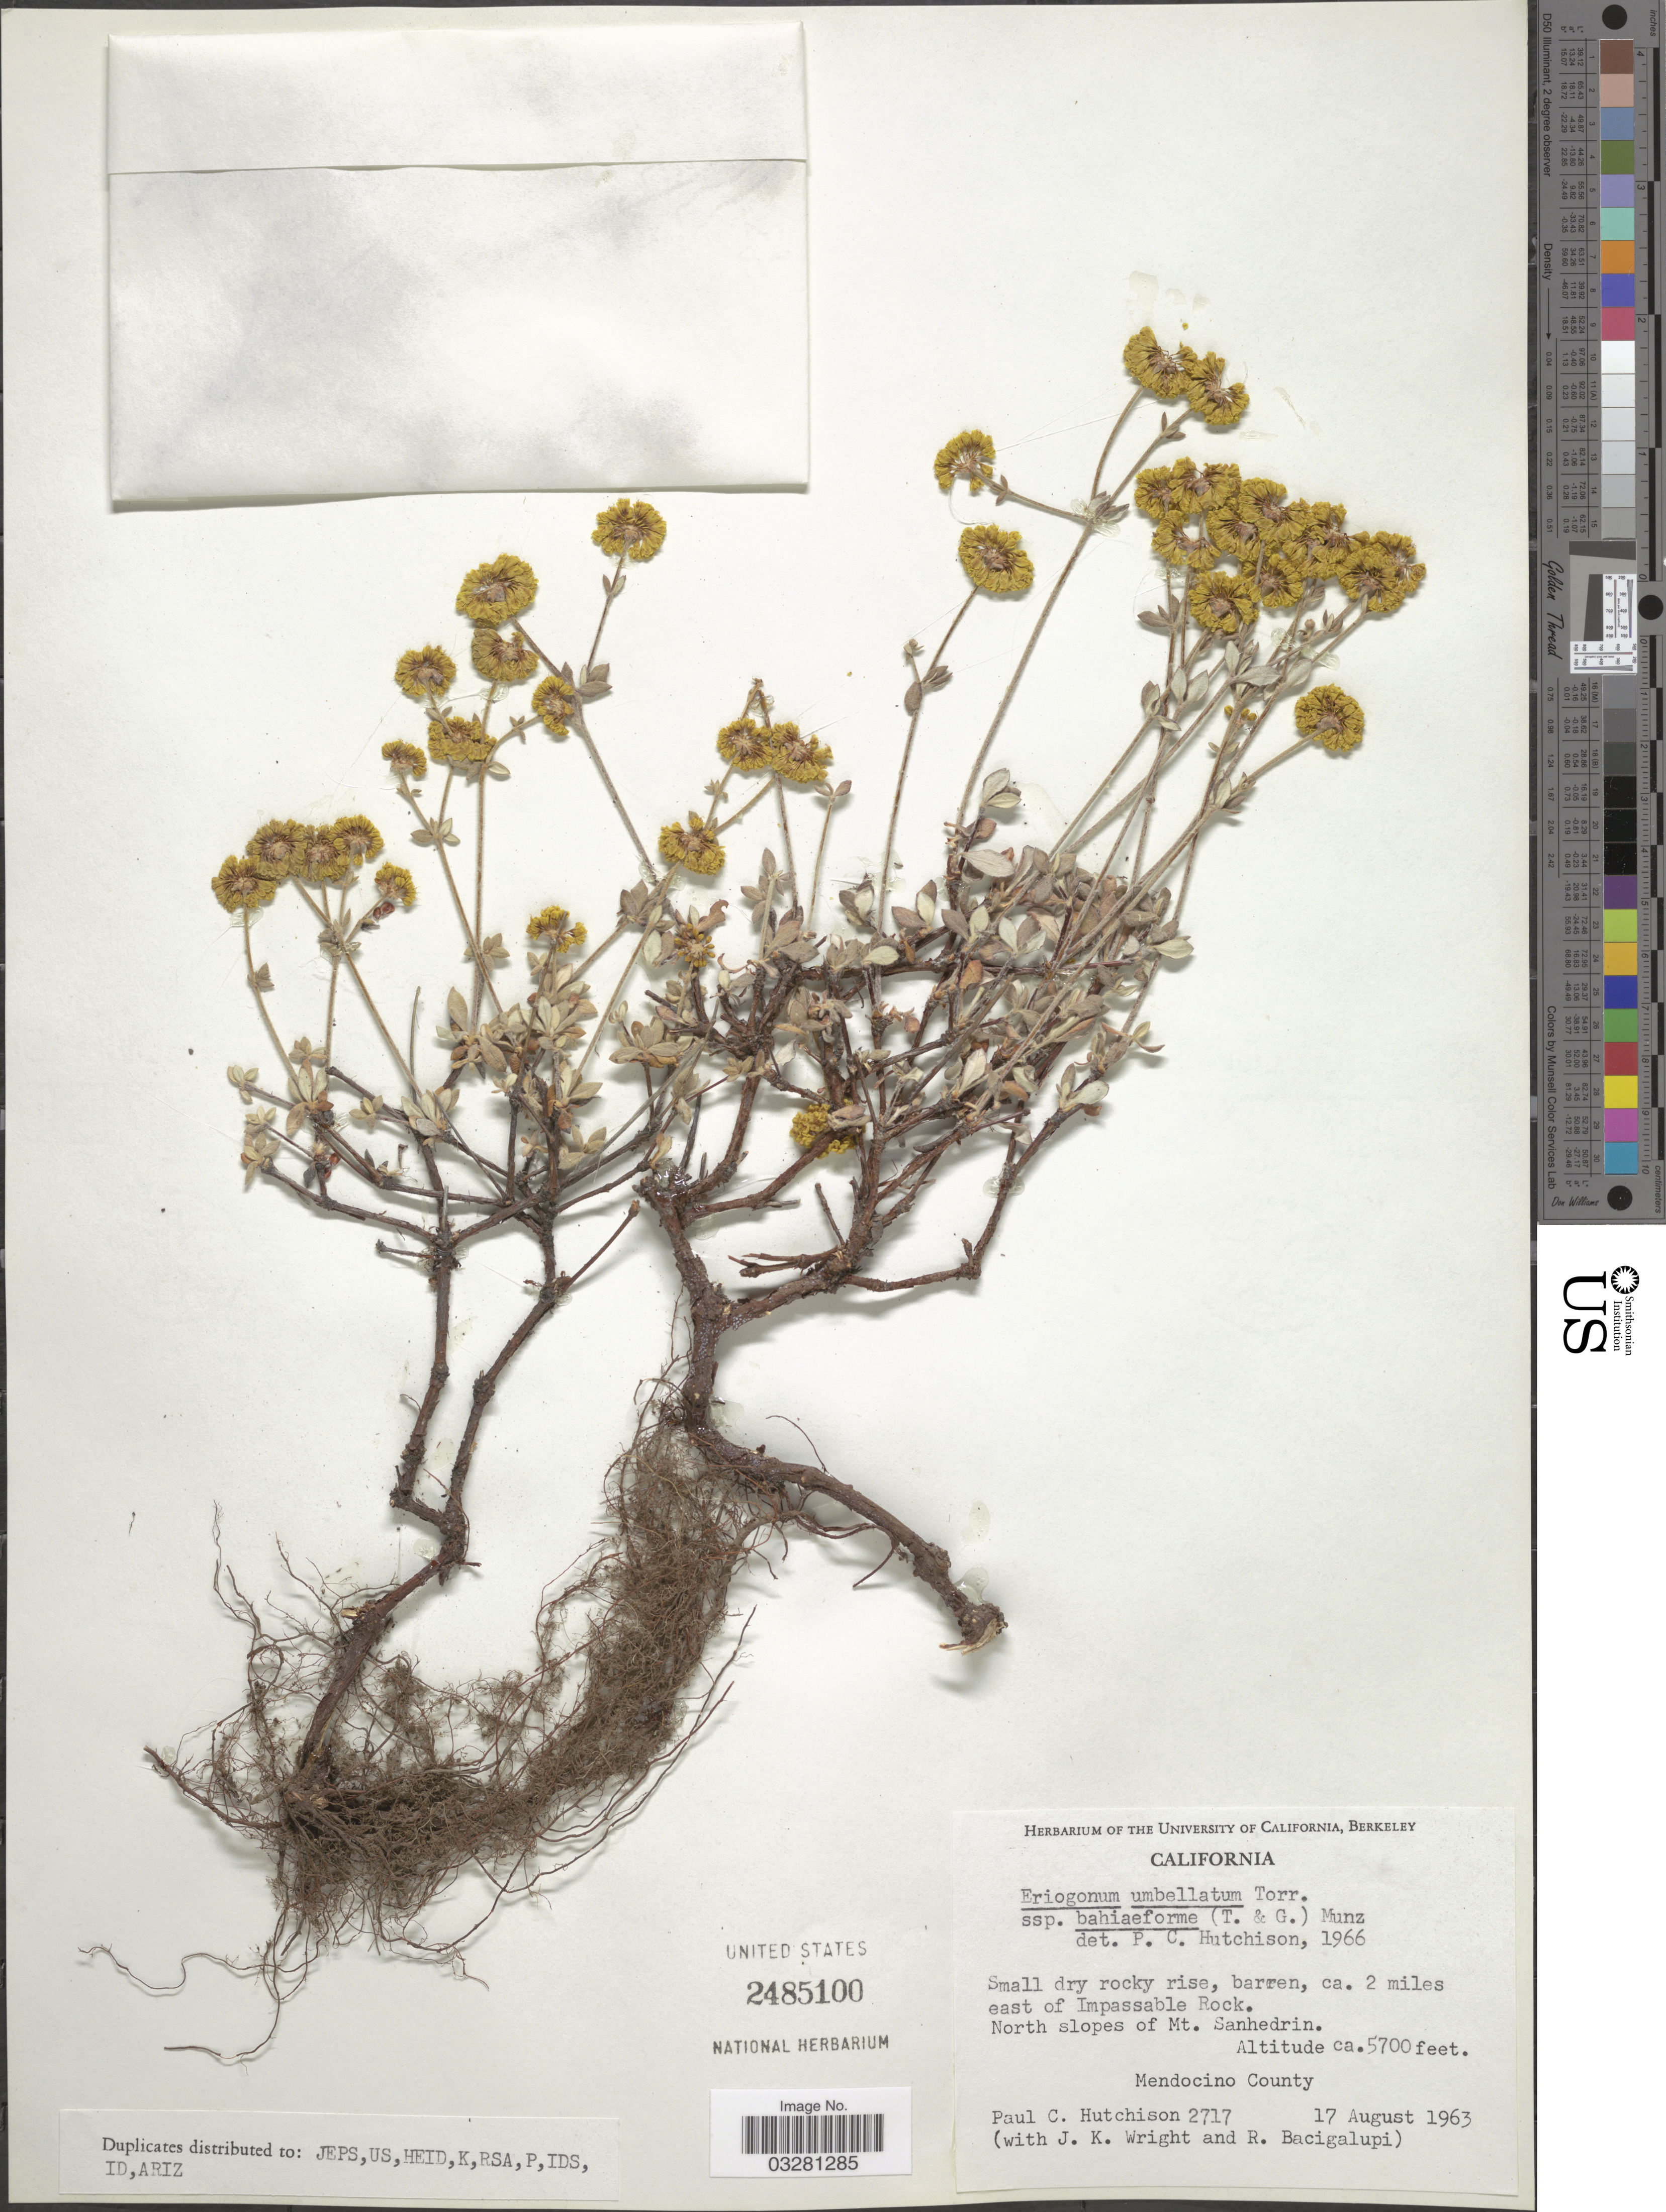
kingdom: Plantae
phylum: Tracheophyta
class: Magnoliopsida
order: Caryophyllales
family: Polygonaceae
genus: Eriogonum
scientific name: Eriogonum umbellatum var. umbellatum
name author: Torr.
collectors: P. C. Hutchison, J. K. Wright & R. Bacigalupi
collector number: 2717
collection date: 1963-08-17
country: United States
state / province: California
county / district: Mendocino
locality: Ca. 2 miles east of Impassable Rock. North slopes of Mt. Sanhedrin. Mendocino County.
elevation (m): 1737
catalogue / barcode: US 2485100